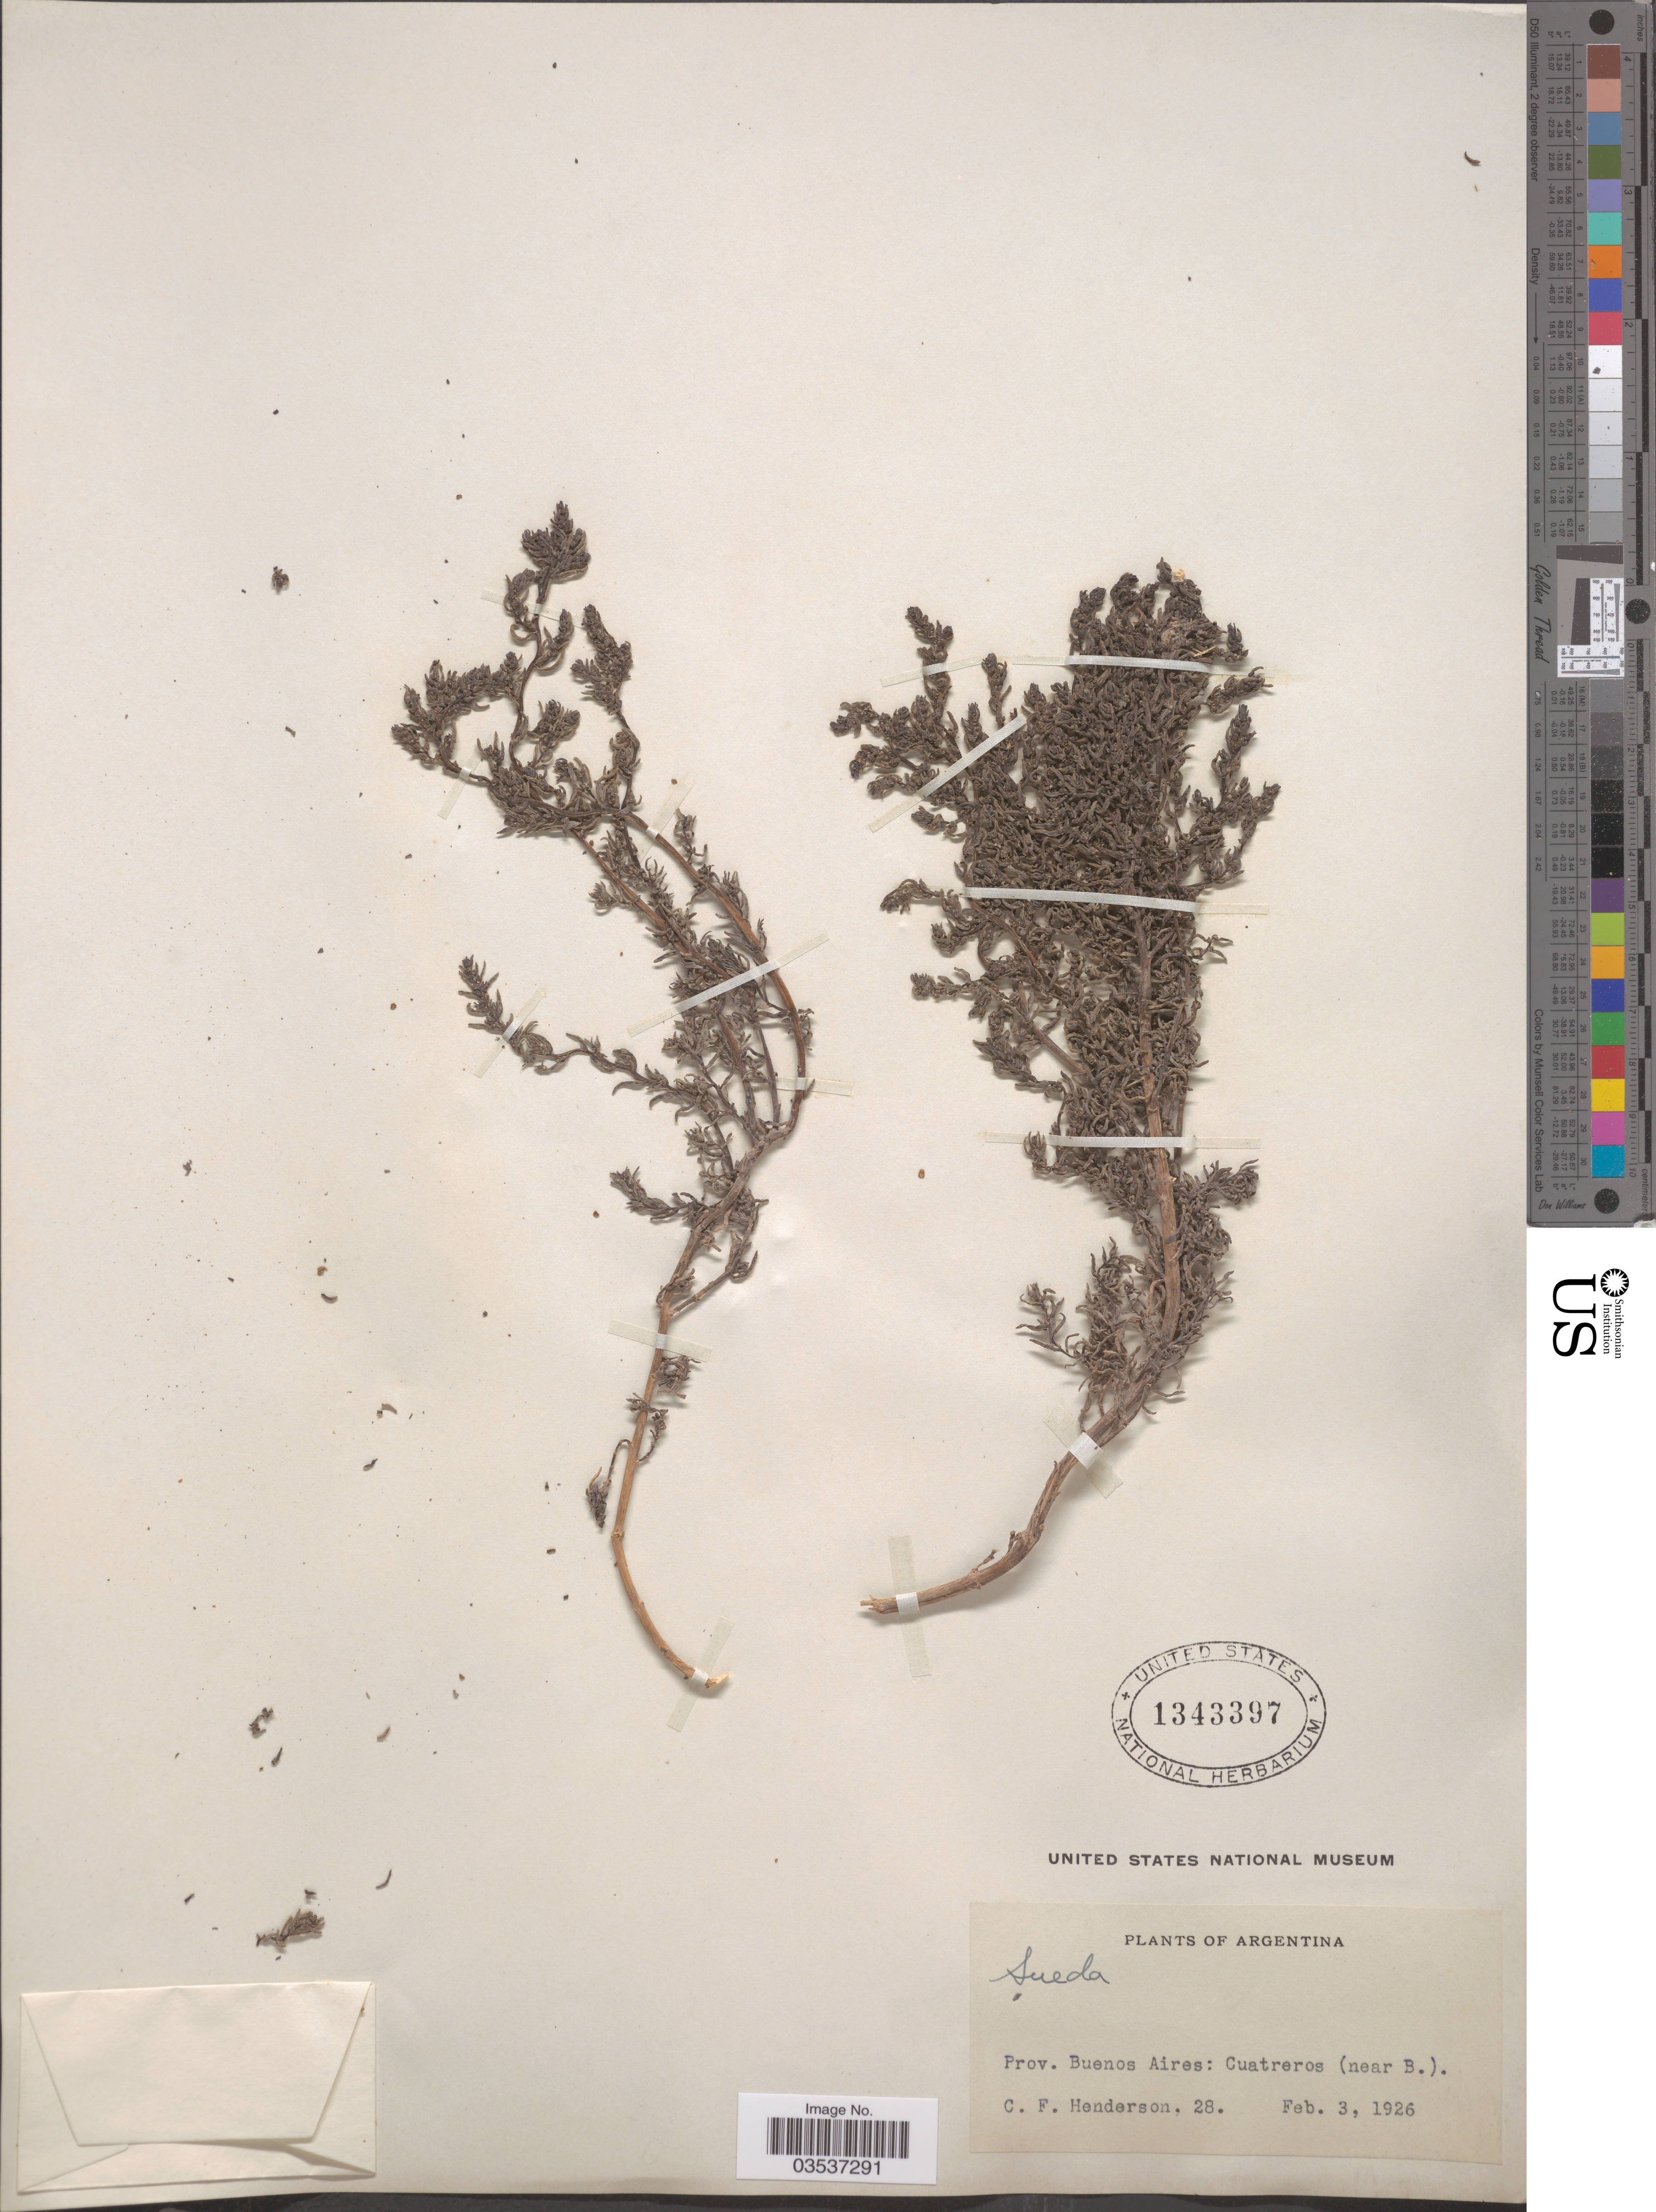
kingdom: Plantae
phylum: Tracheophyta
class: Magnoliopsida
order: Caryophyllales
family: Amaranthaceae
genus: Suaeda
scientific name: Suaeda sp.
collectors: C. Henderson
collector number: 28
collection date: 1926-02-03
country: Argentina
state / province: Buenos Aires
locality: Cuatreros (near B.).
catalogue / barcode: US 1343397